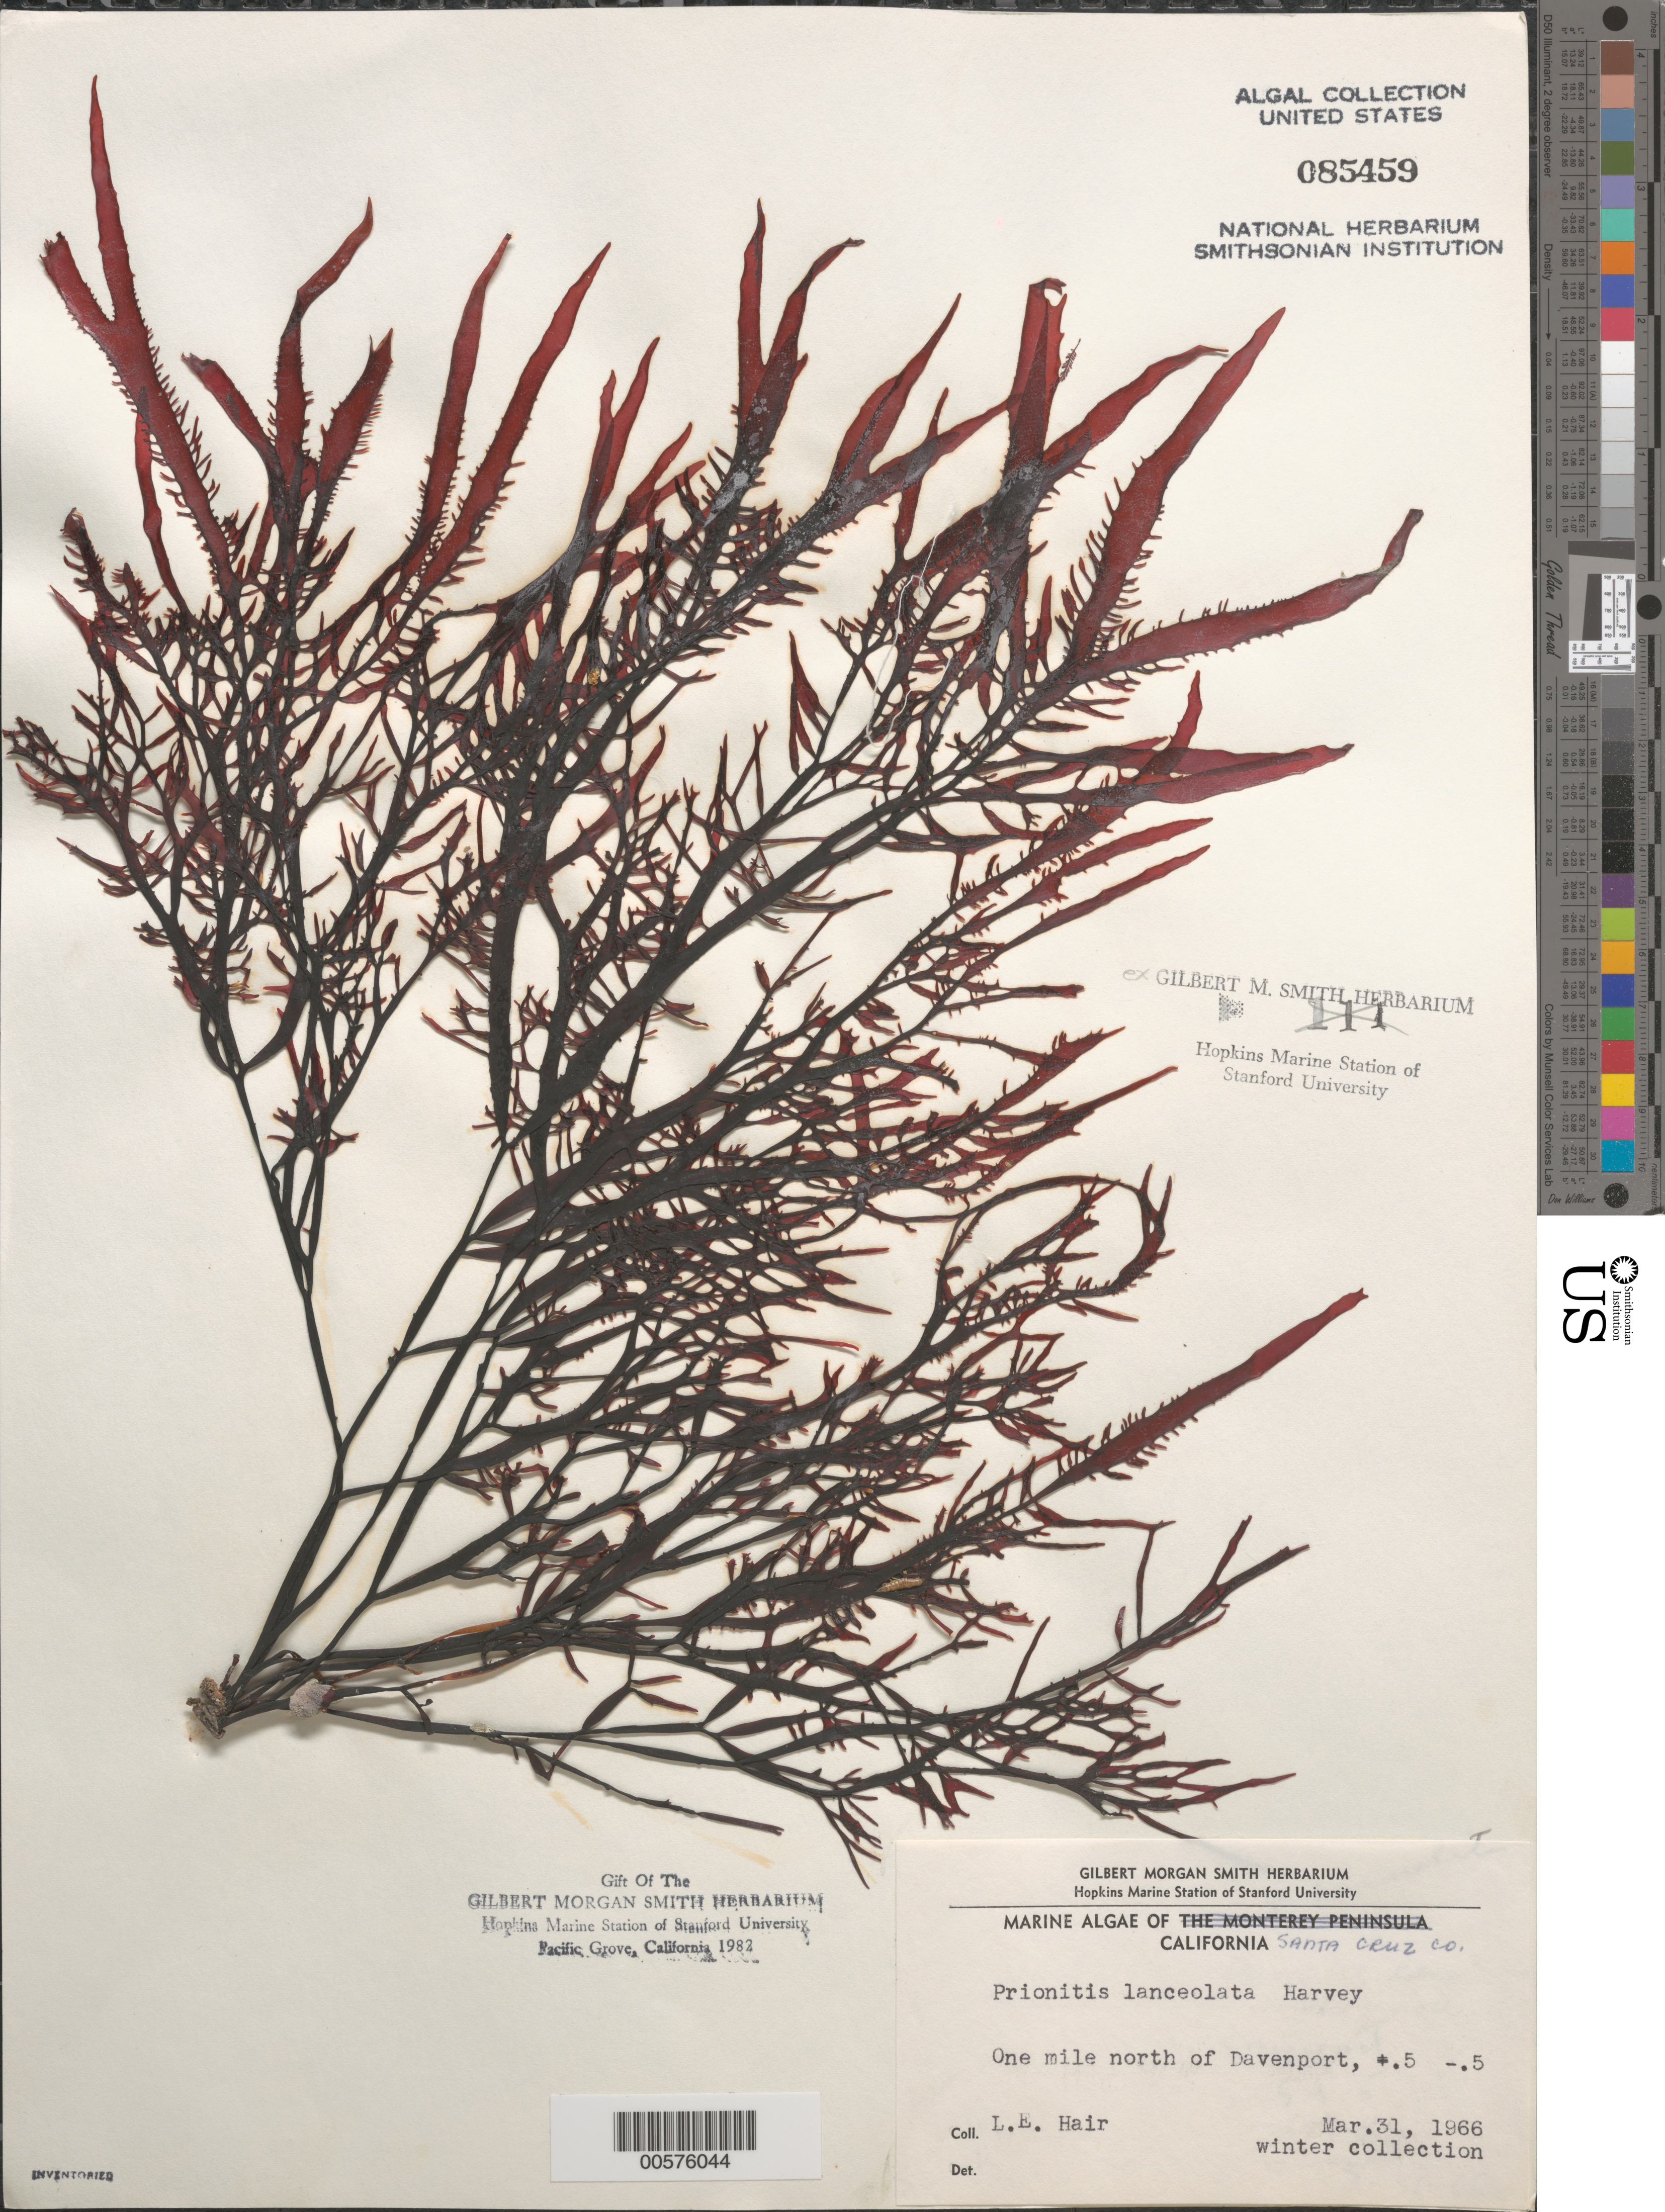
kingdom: Plantae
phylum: Rhodophyta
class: Florideophyceae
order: Cryptonemiales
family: Cryptonemiaceae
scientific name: Prionitis lanceolata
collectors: L. Hair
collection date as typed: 31 Mar 1966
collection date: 1966-03-31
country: United States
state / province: California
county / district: Santa Cruz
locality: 1 mile north of Davenport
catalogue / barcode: US 85459